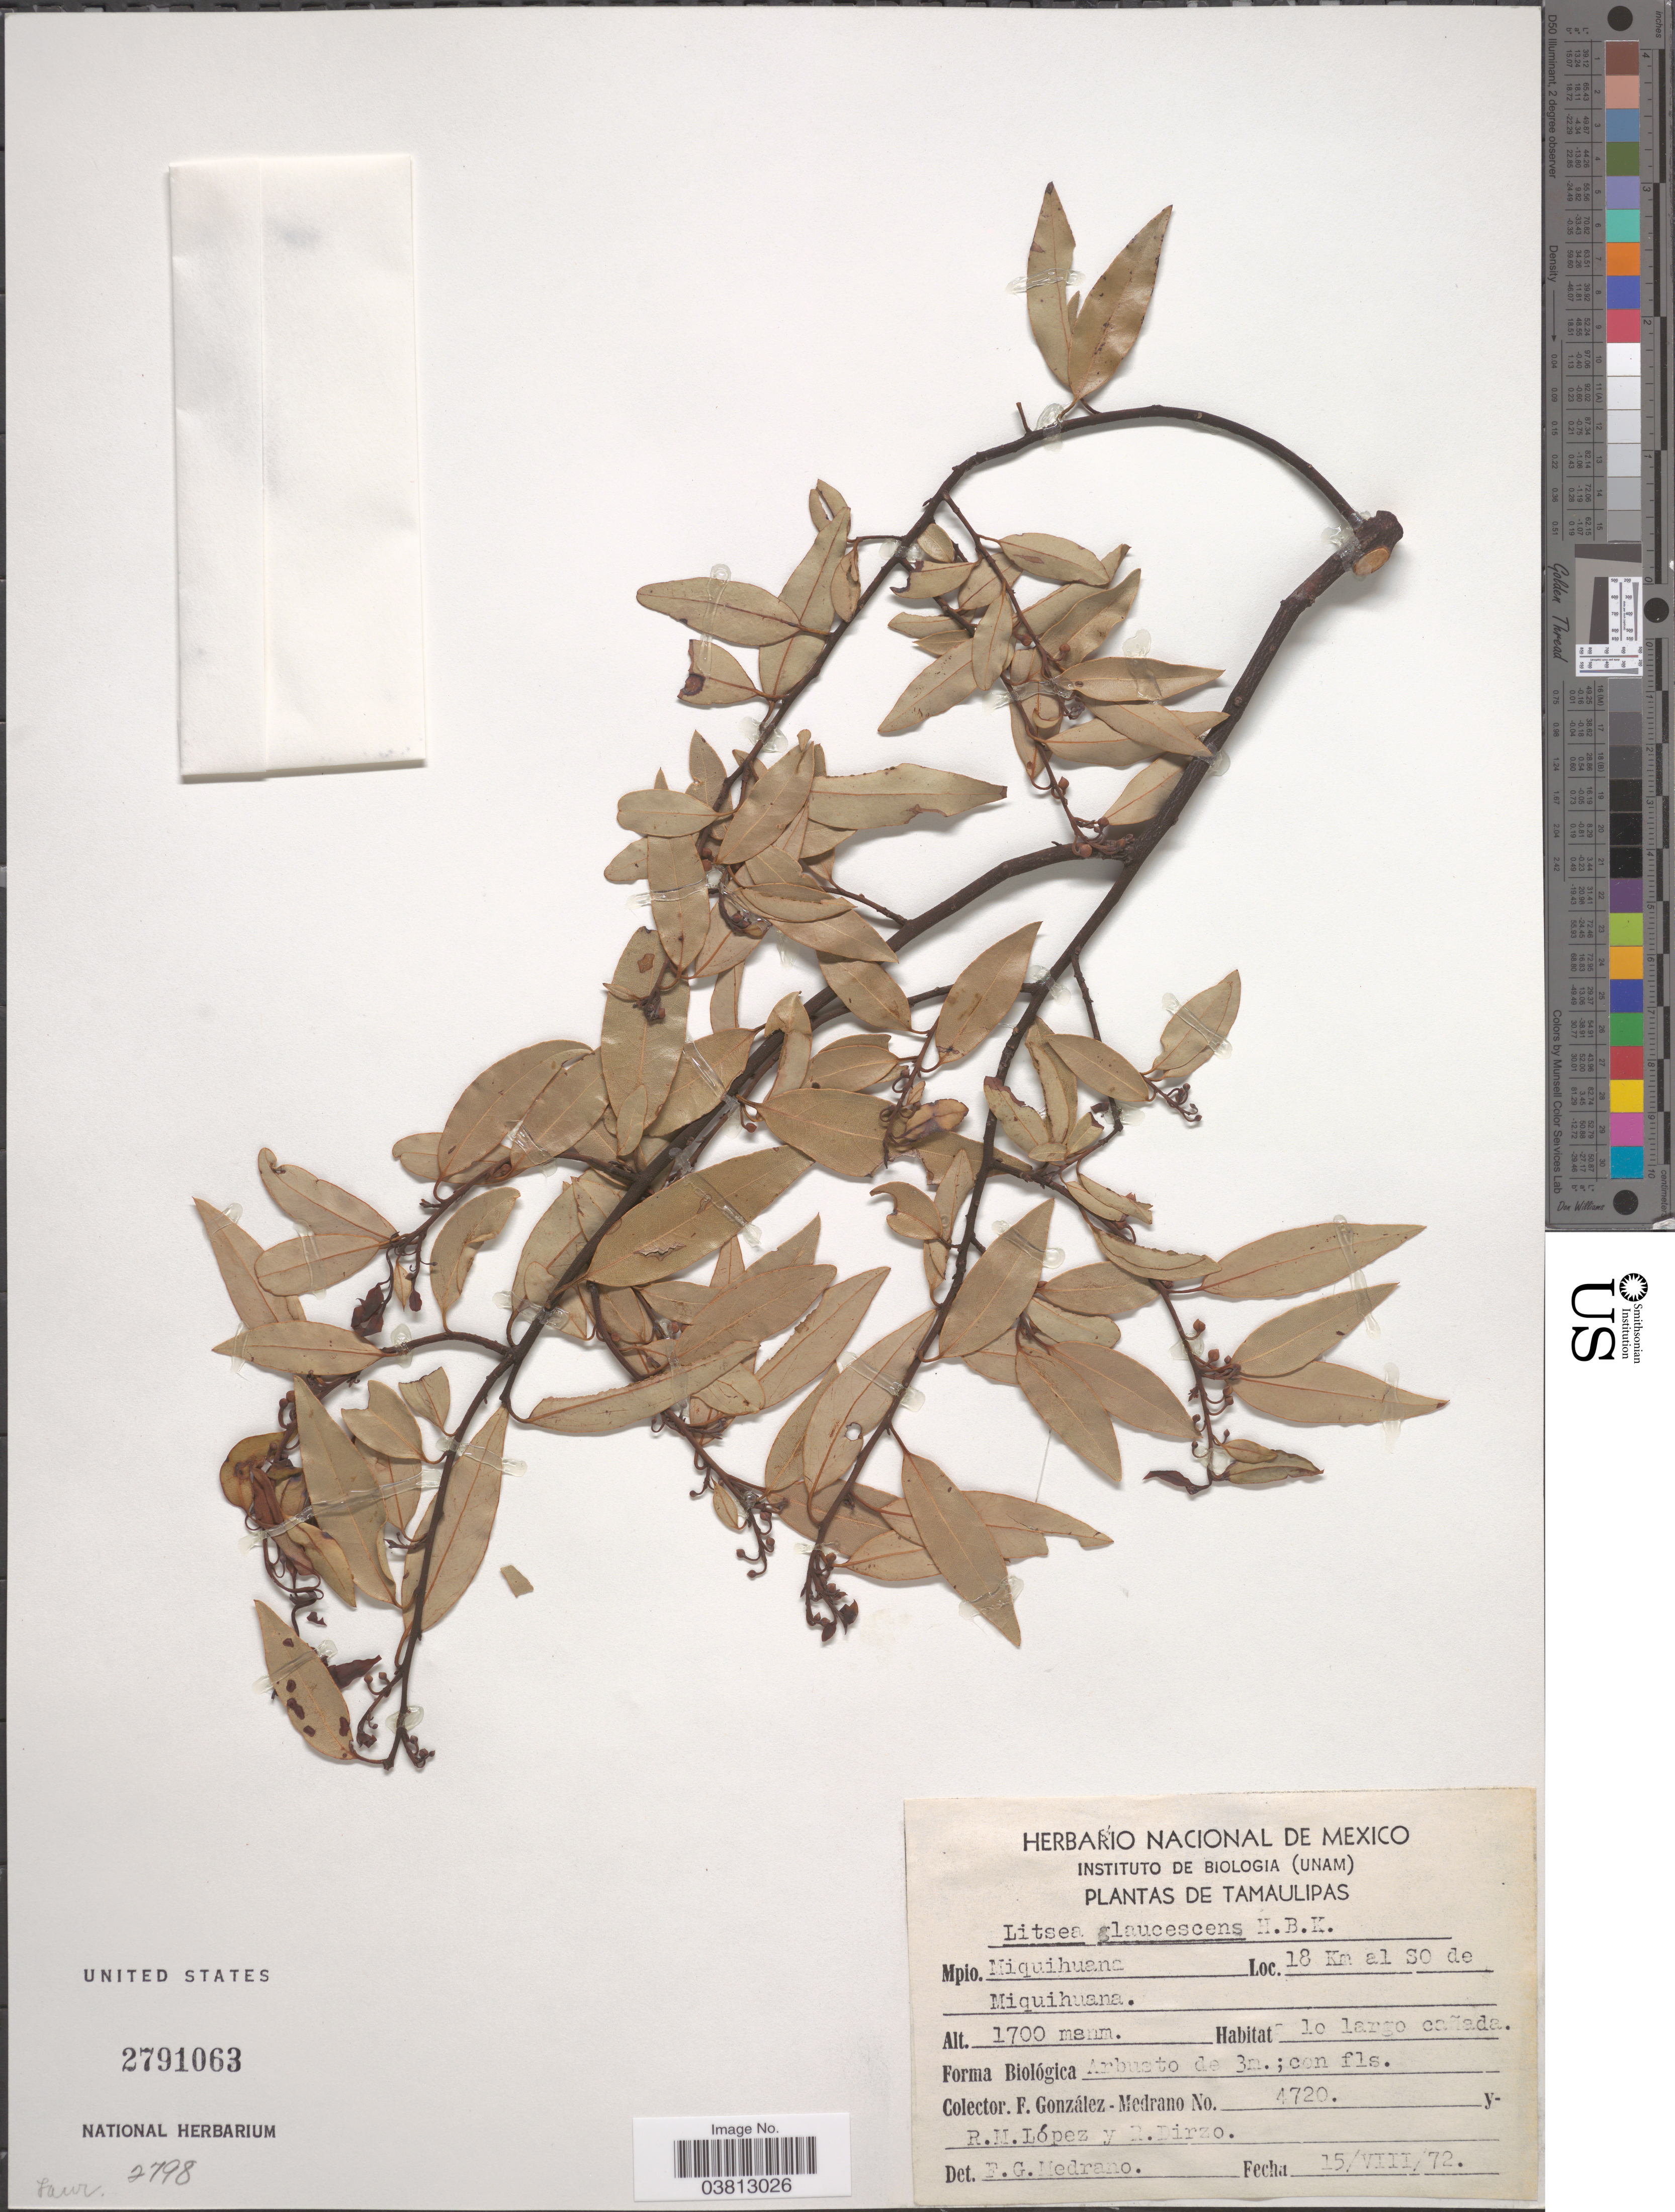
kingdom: Plantae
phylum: Tracheophyta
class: Magnoliopsida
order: Laurales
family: Lauraceae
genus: Litsea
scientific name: Litsea glaucescens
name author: Kunth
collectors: F. Medrano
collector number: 4720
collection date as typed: Transcribed d/m/y: 15/8/72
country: Mexico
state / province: Tamaulipas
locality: Mpio. Miquihuana. 18 Km al SO de Miquihuana.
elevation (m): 1700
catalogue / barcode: US 2791063